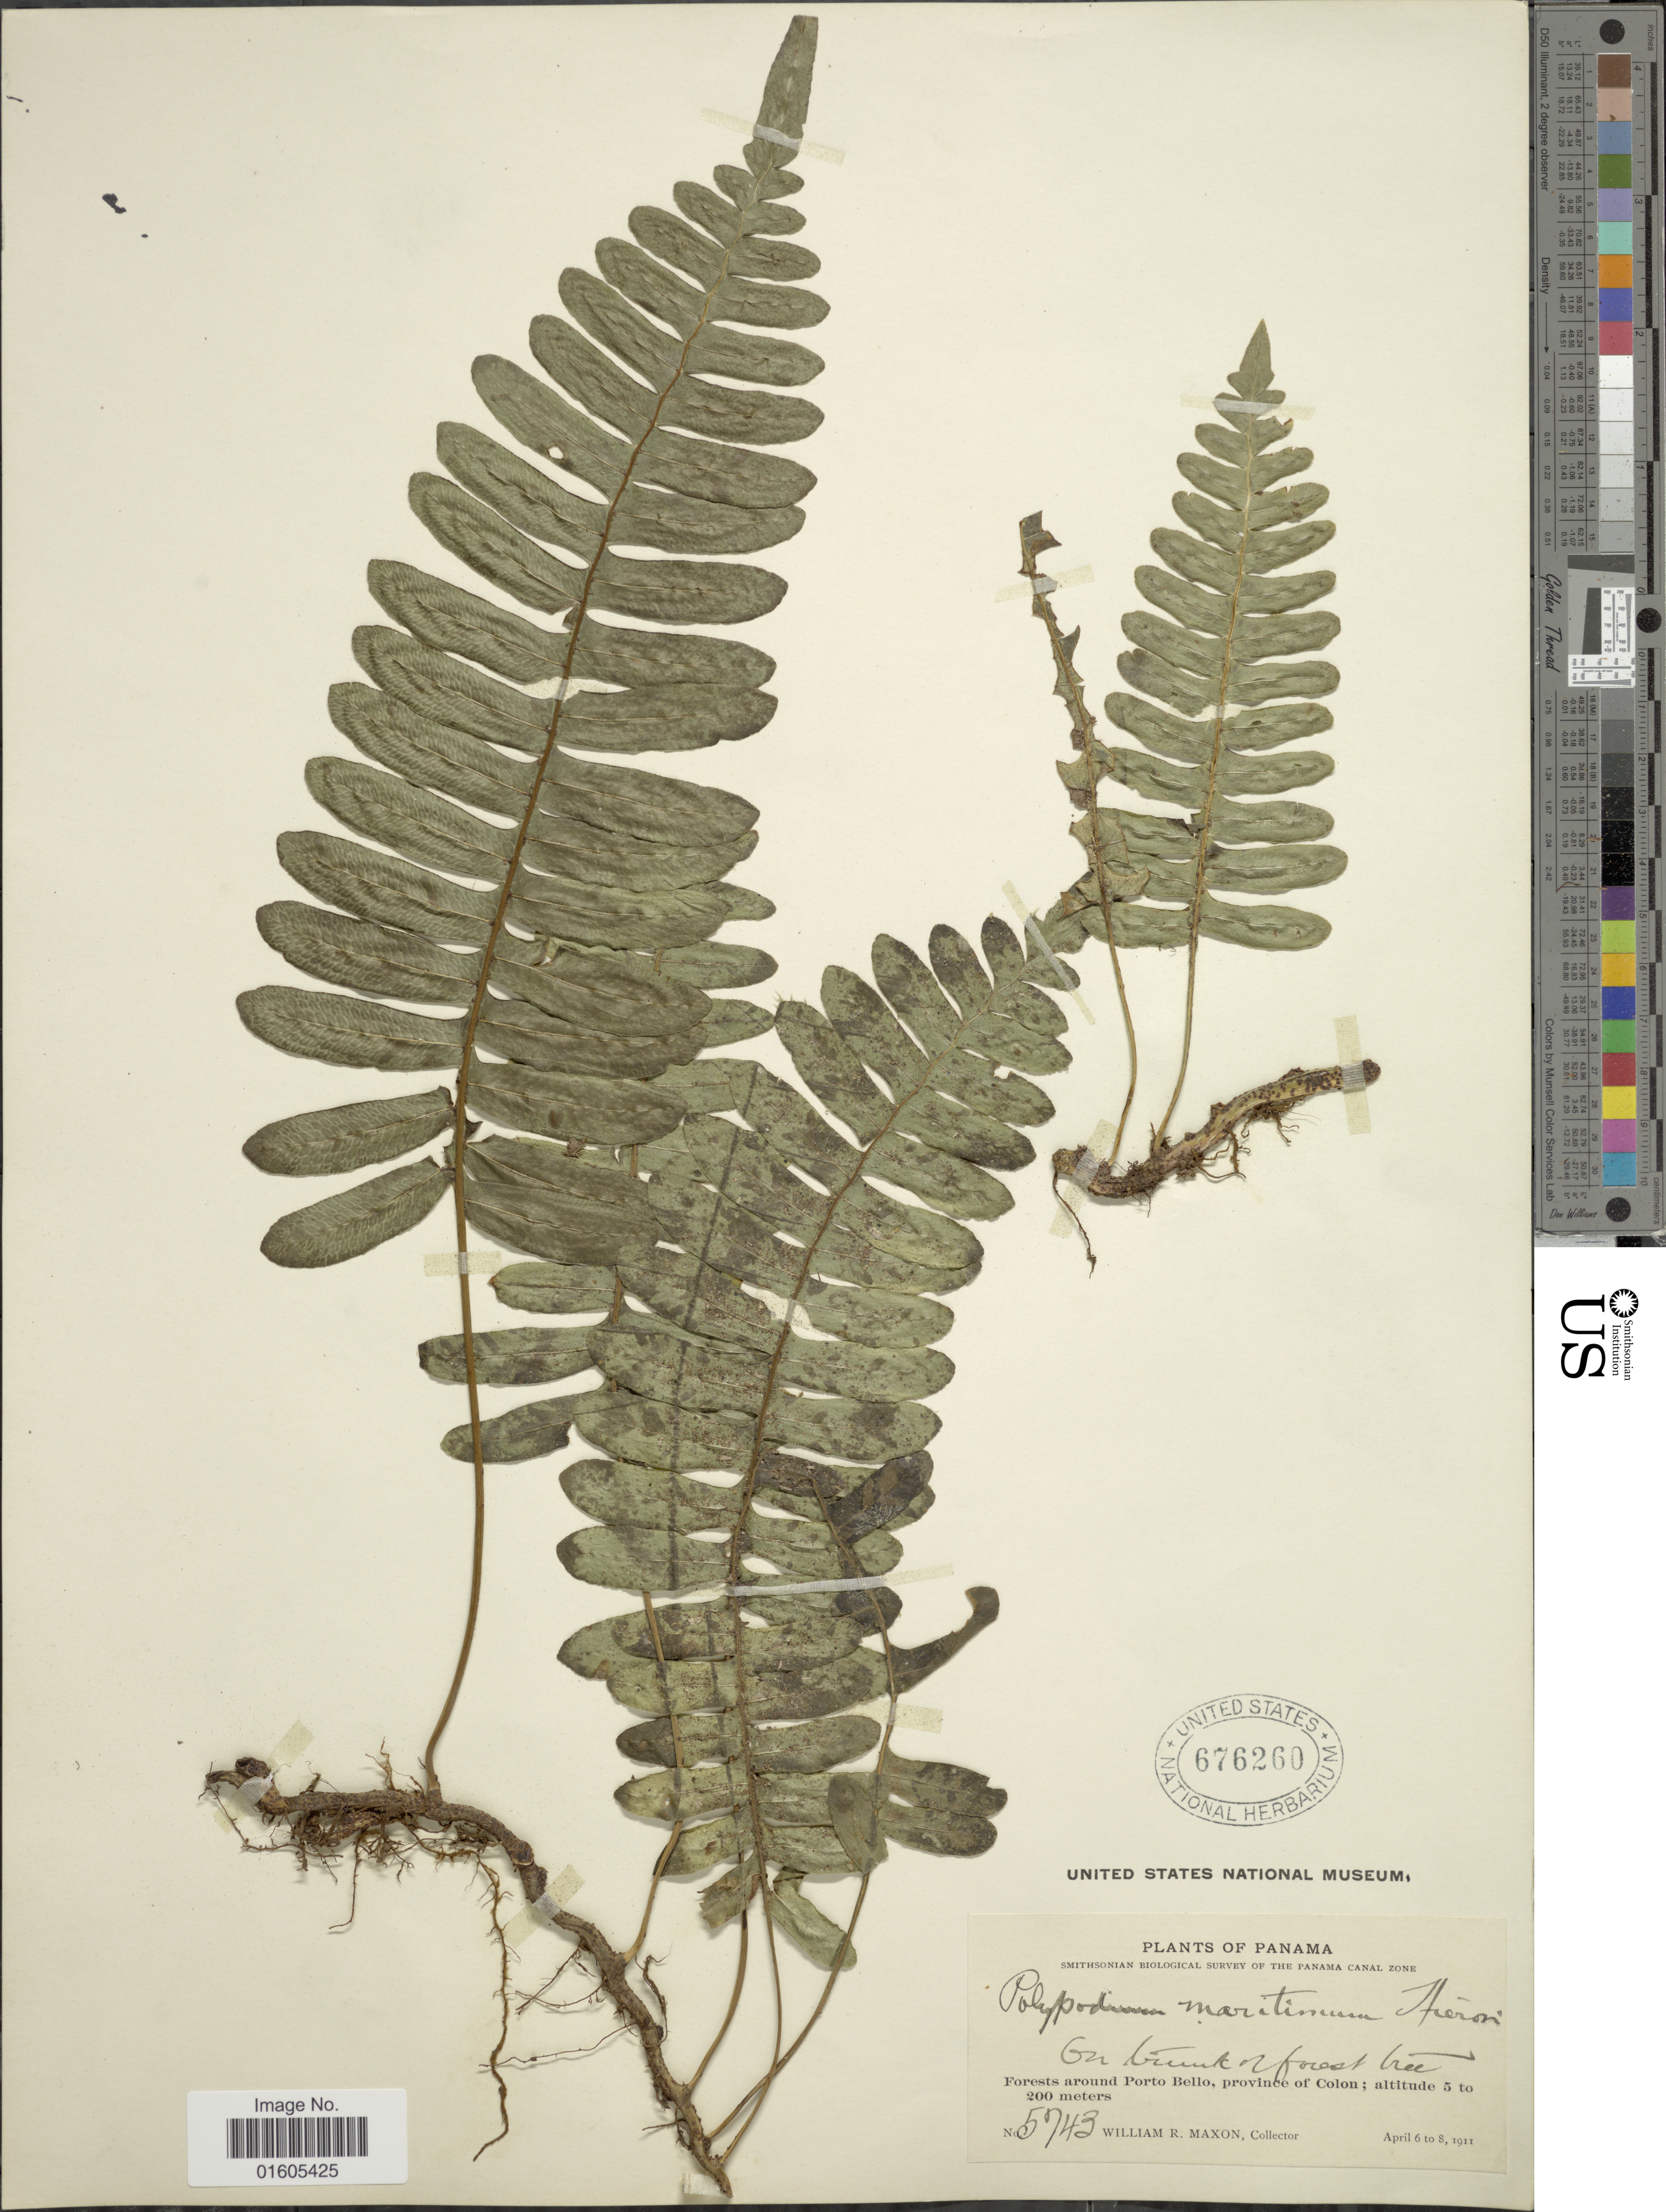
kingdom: Plantae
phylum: Tracheophyta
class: Polypodiopsida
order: Polypodiales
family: Polypodiaceae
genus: Serpocaulon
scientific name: Serpocaulon maritimum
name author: (Hieron.) A.R. Sm.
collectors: W. R. Maxon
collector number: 5743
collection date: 1911-04-06/1911-04-08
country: Panama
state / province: Colón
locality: Forest around Porto Bello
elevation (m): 5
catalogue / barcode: US 676260